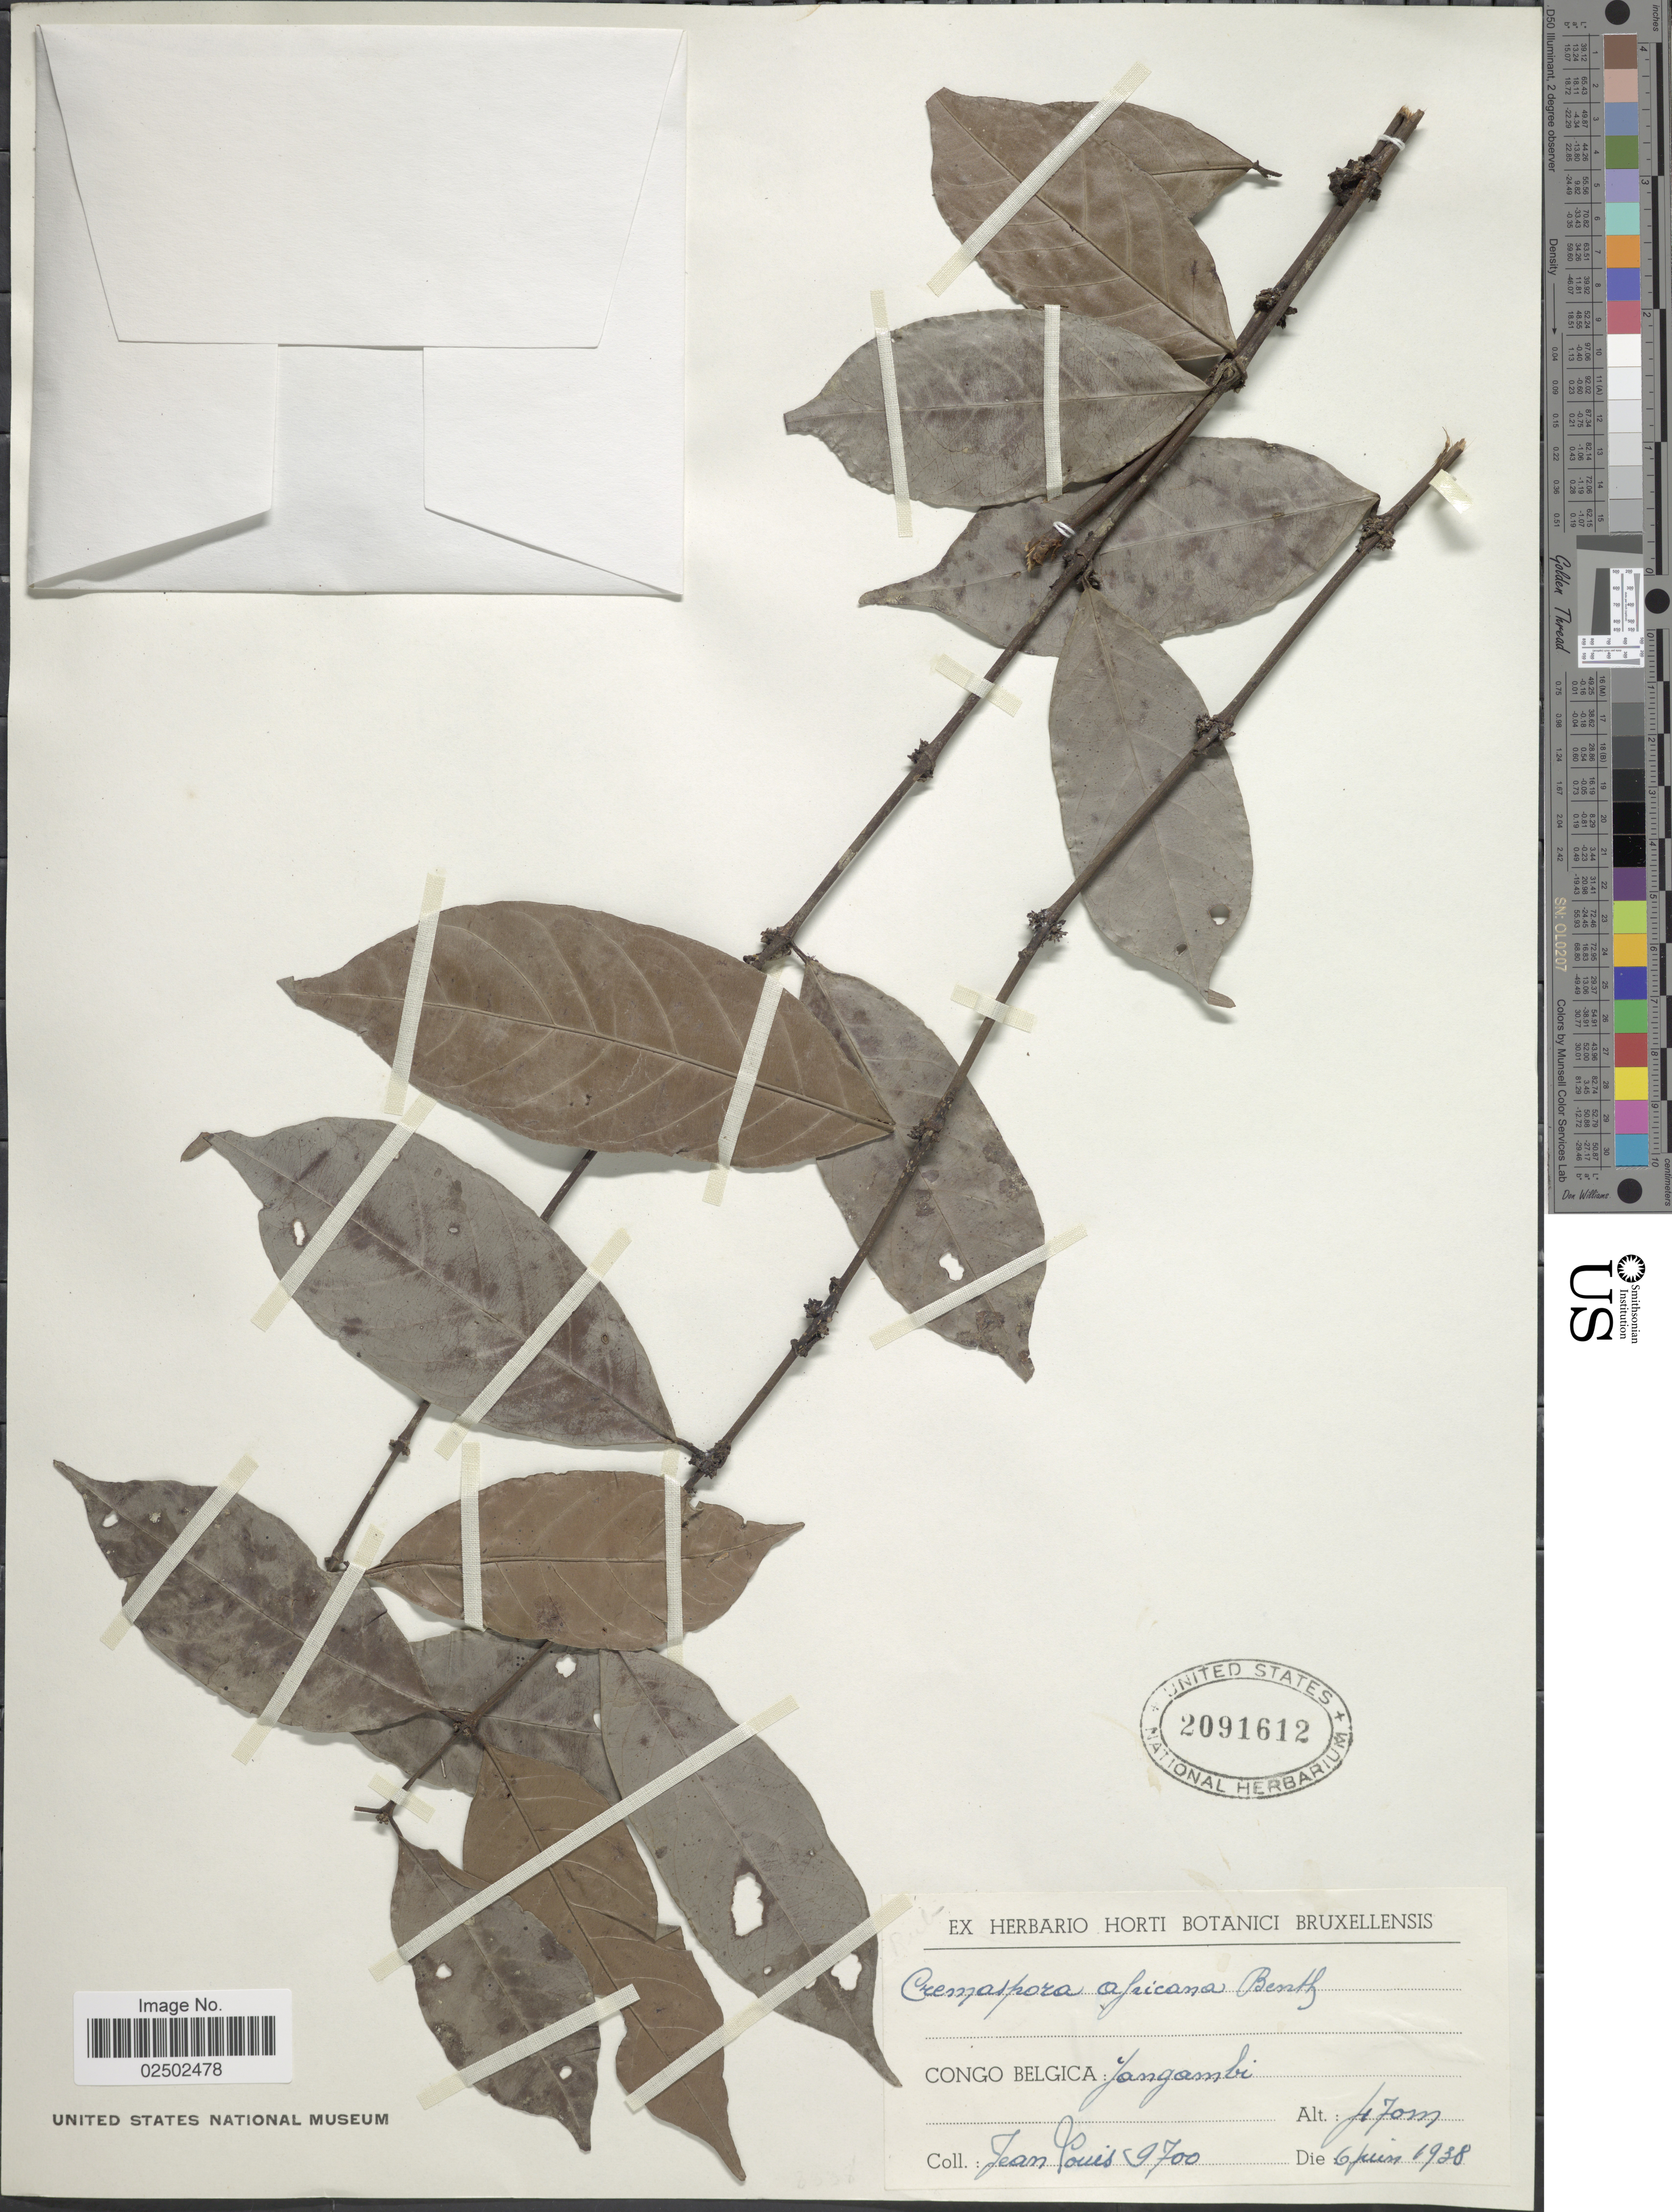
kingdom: Plantae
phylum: Tracheophyta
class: Magnoliopsida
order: Gentianales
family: Rubiaceae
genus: Cremaspora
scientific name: Cremaspora africana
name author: Benth.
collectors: J. Louis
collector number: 9700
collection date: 1938-06-06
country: Congo, Democratic Republic of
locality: Congo Belgica: Yangambi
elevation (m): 470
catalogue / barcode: US 2091612